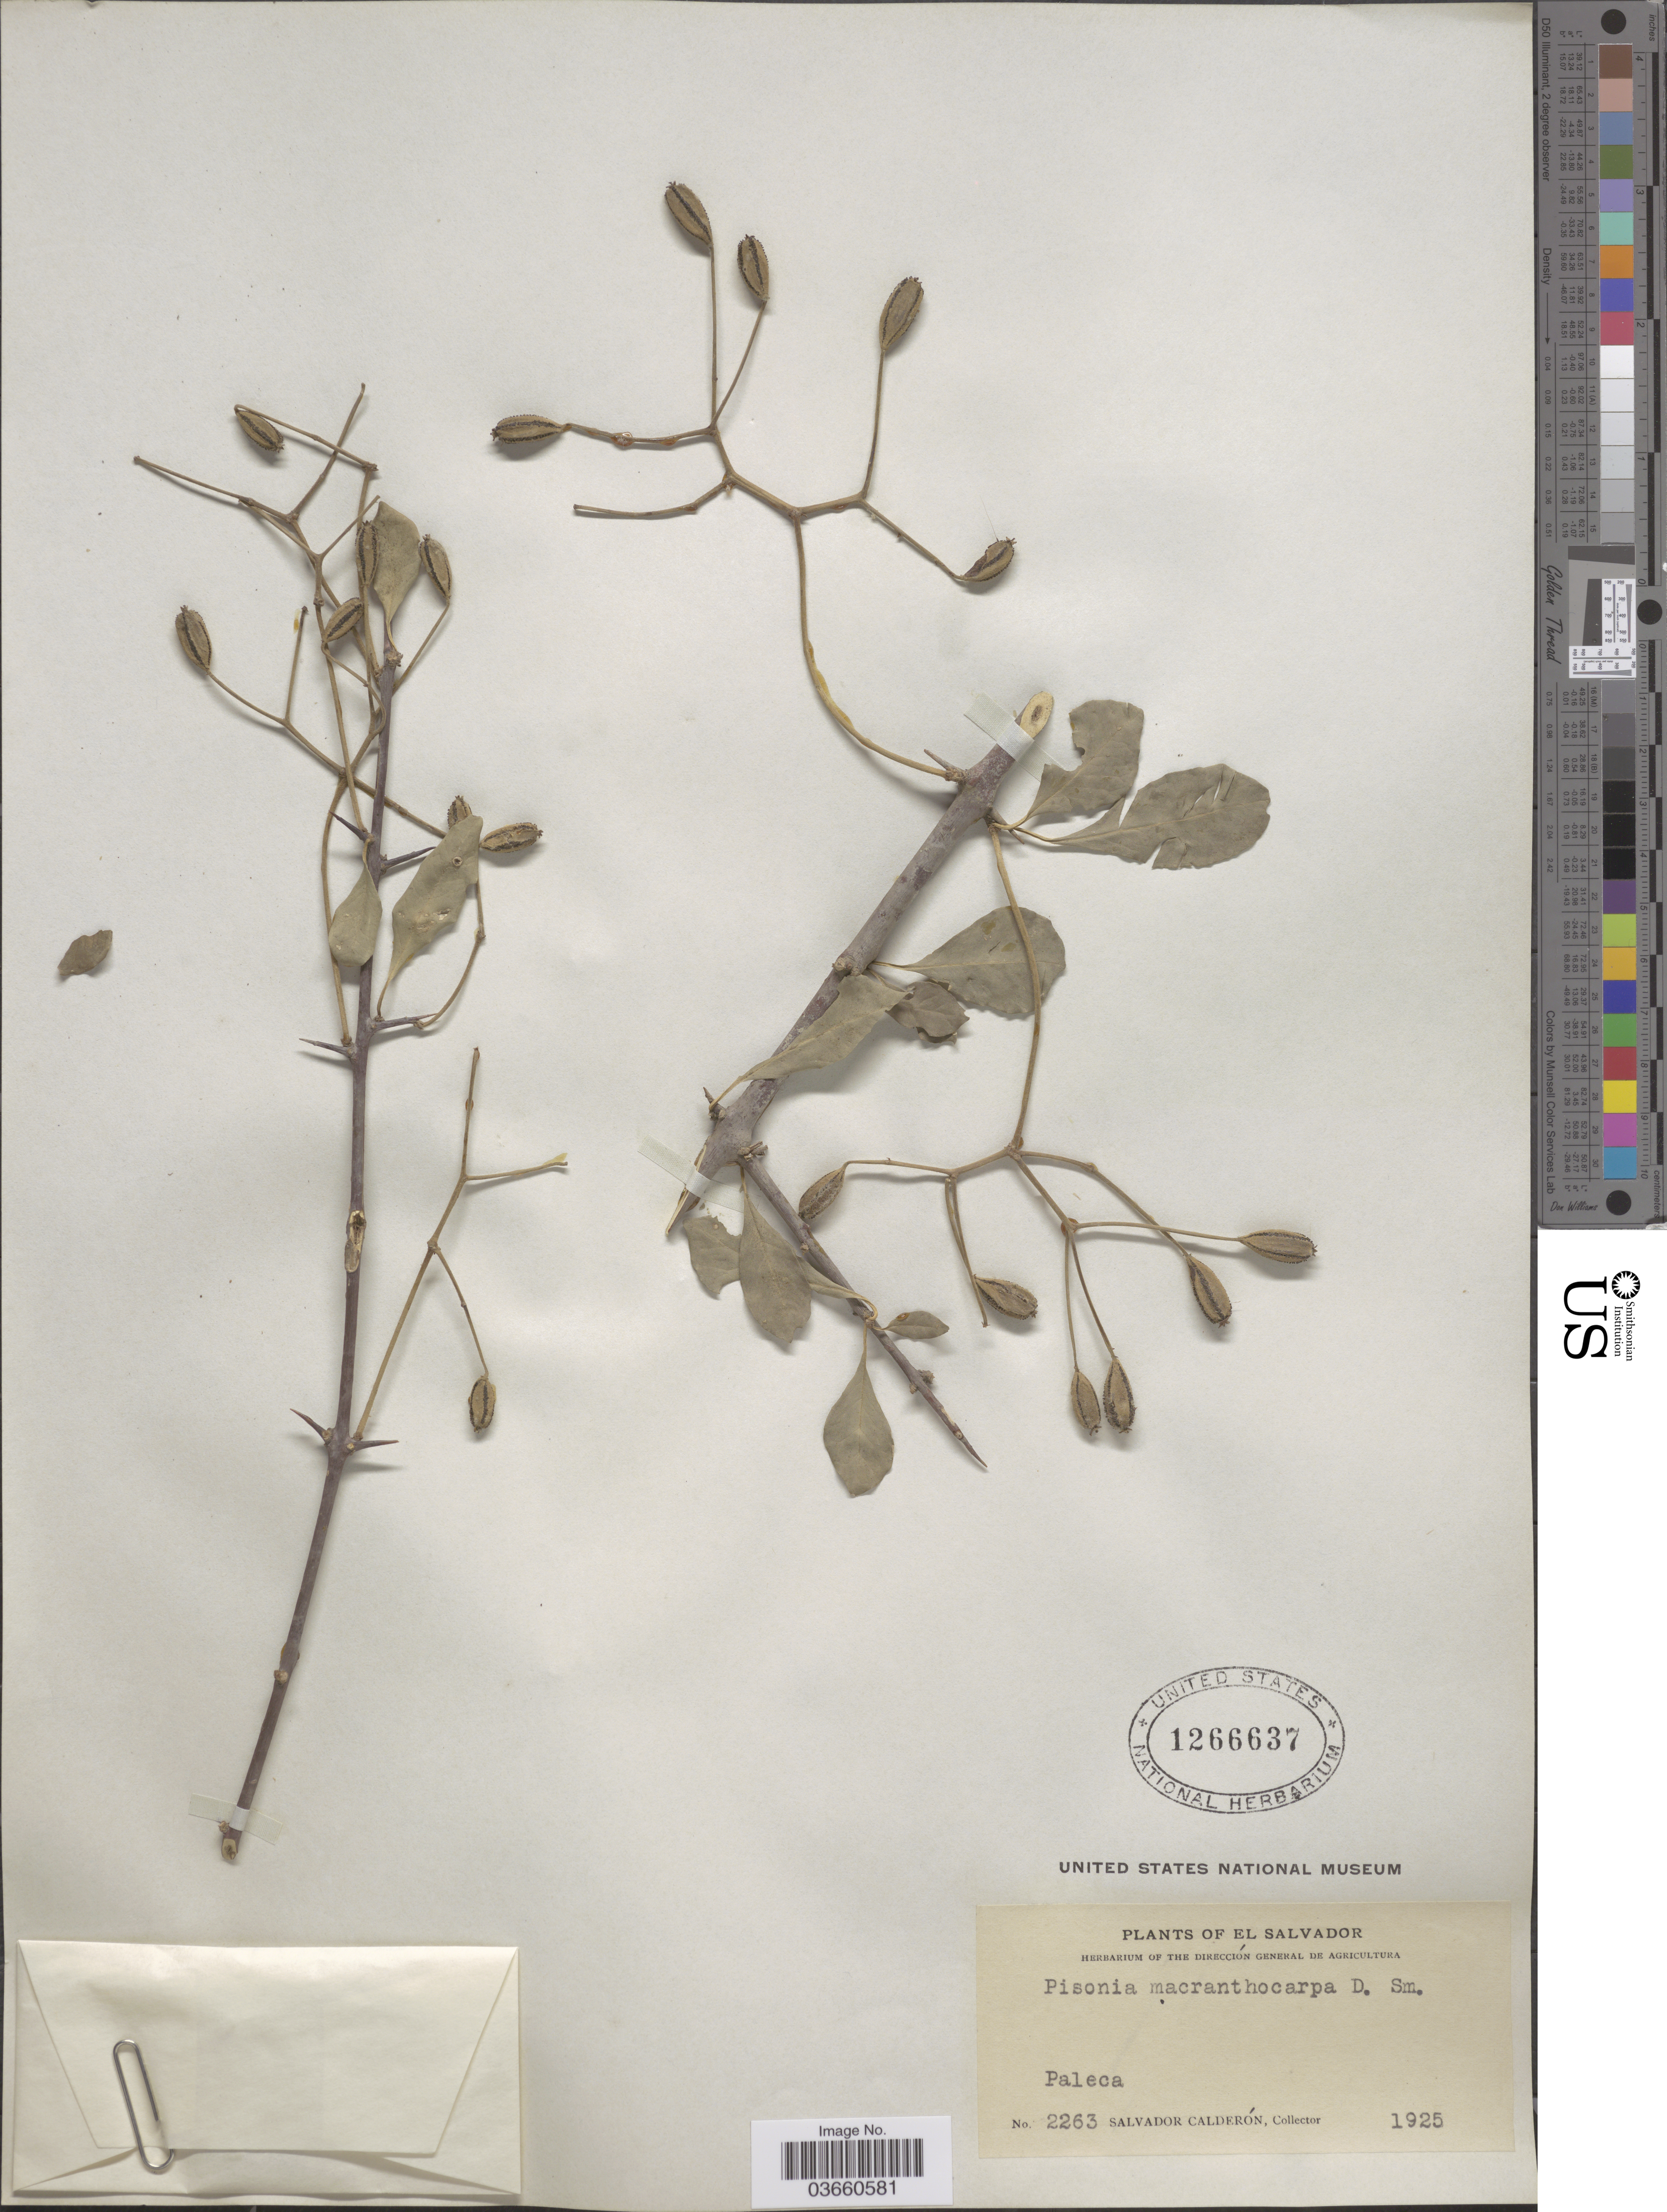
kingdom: Plantae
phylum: Tracheophyta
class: Magnoliopsida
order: Caryophyllales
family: Nyctaginaceae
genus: Pisonia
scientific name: Pisonia macranthocarpa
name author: (Donn. Sm.) Donn. Sm.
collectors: S. Calderón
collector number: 2263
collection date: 1925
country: El Salvador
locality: Paleca.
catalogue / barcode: US 1266637